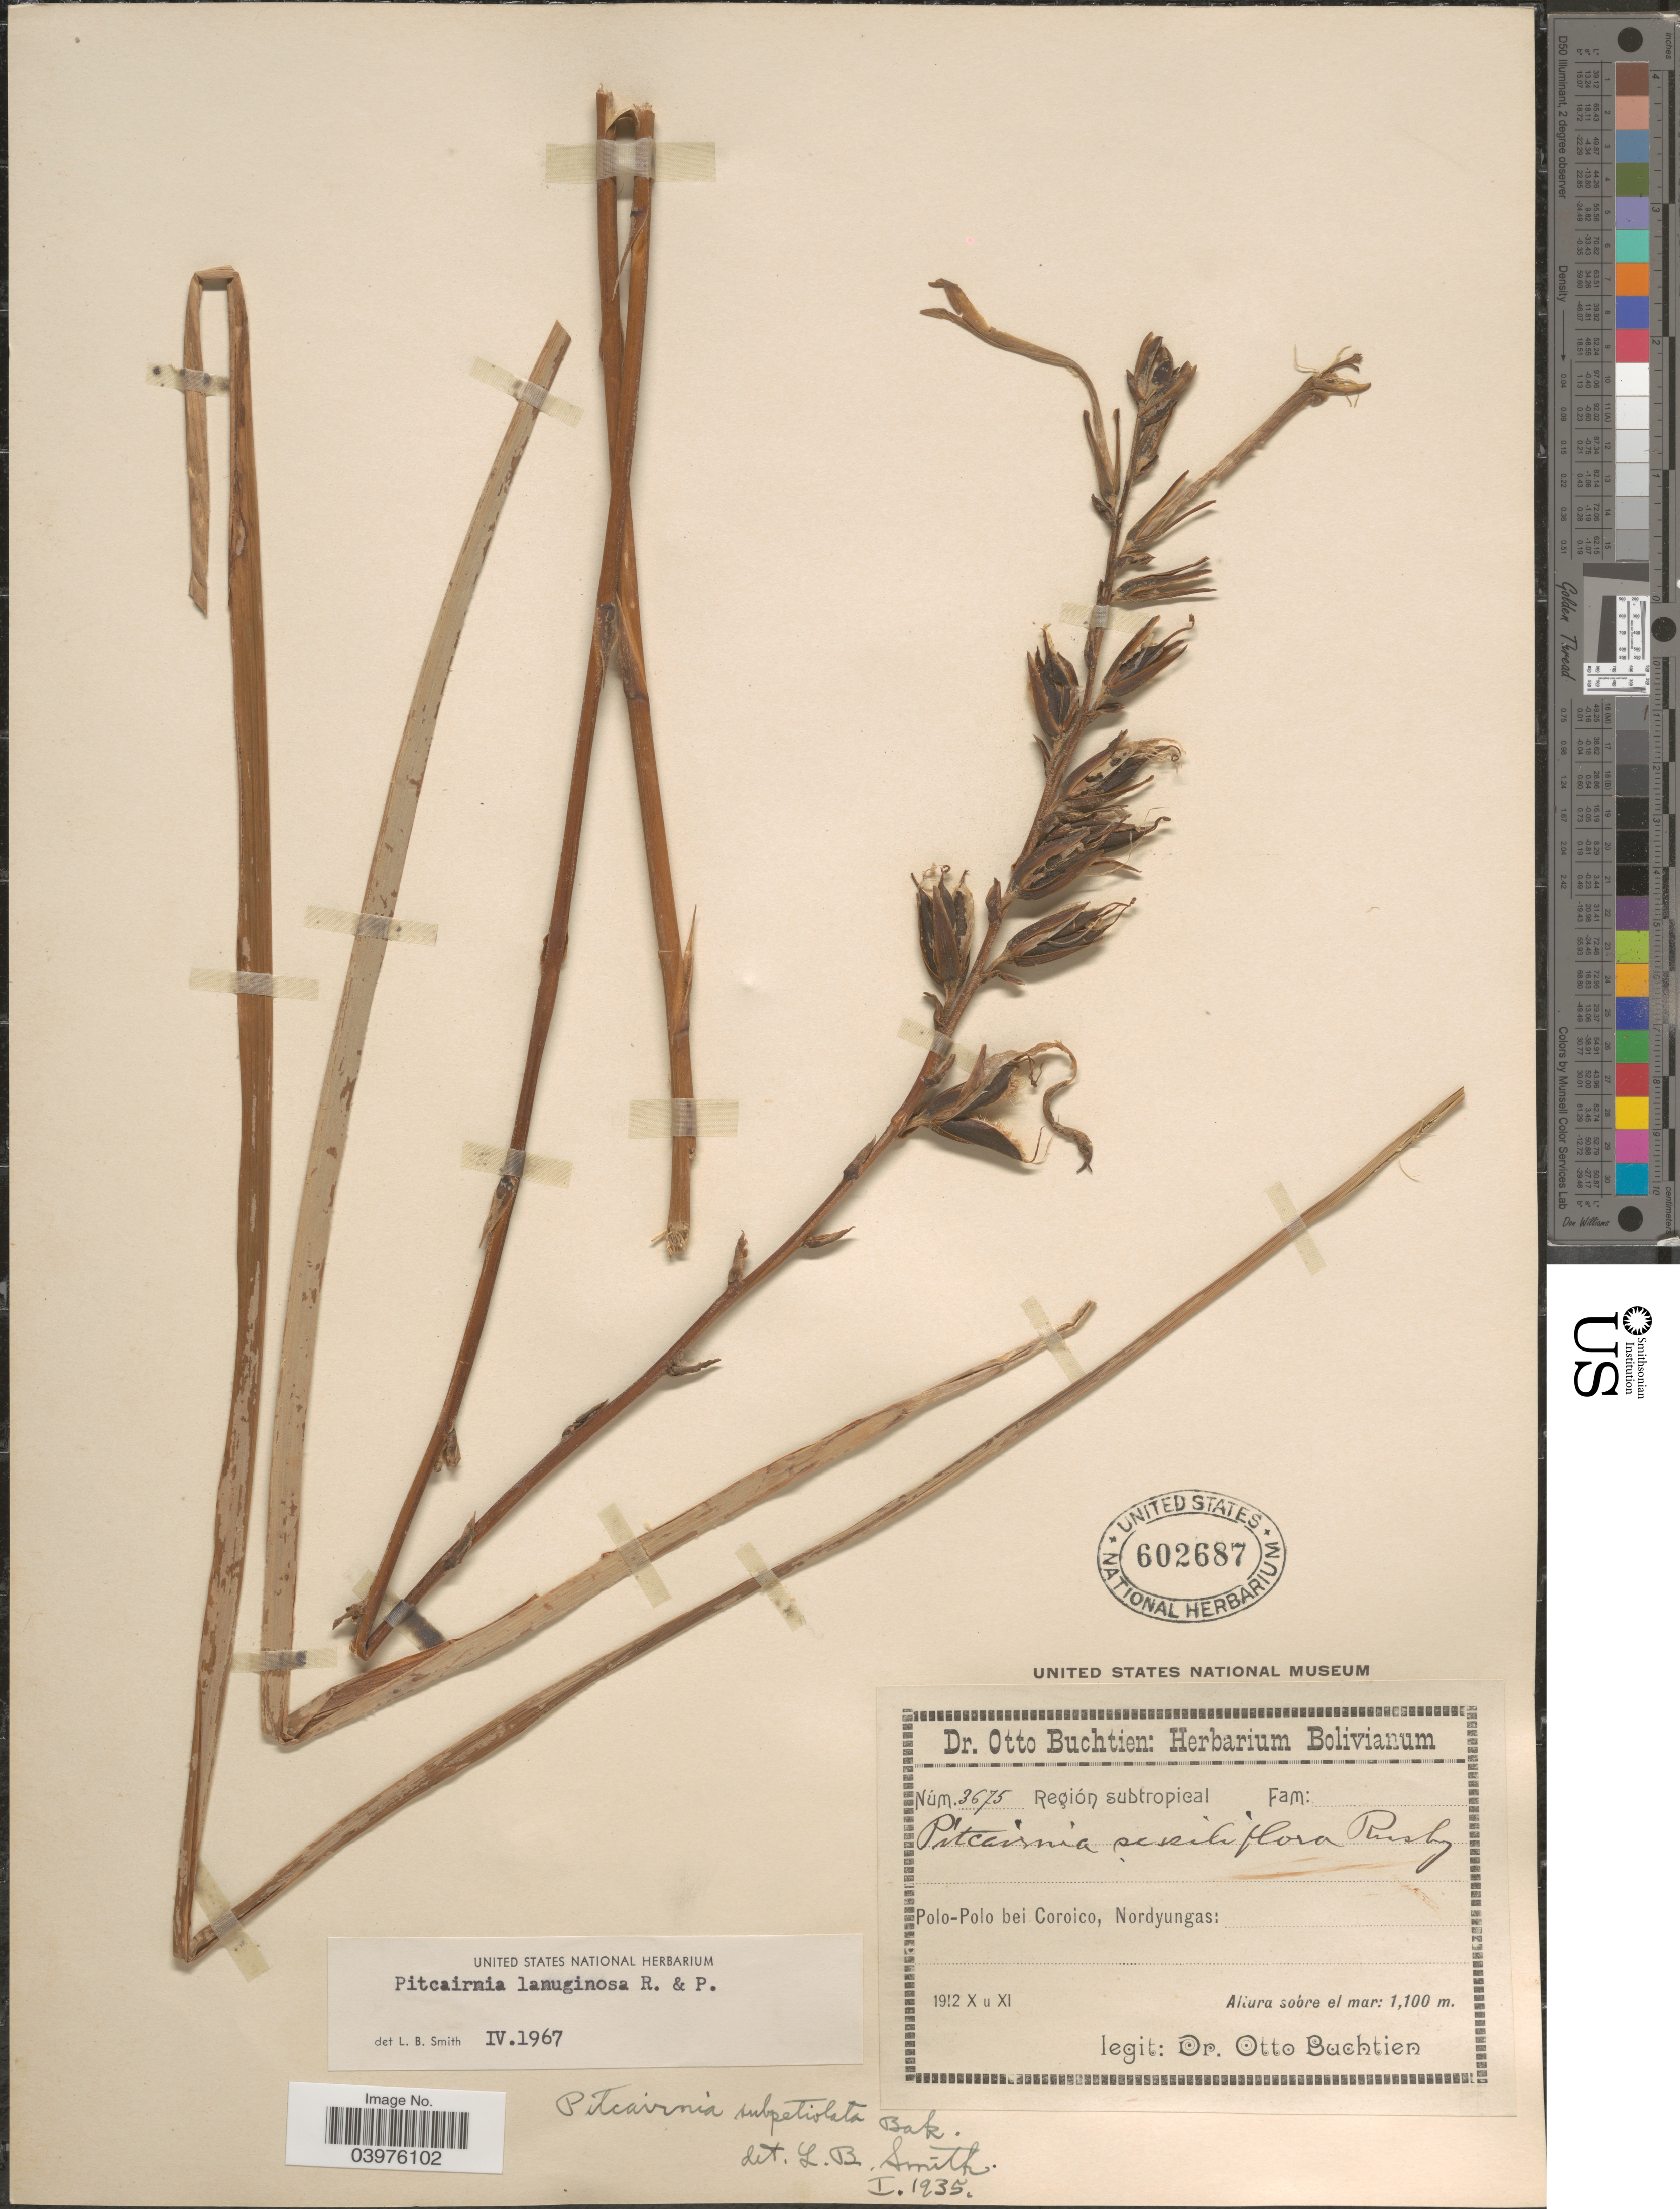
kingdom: Plantae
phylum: Tracheophyta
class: Liliopsida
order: Poales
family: Bromeliaceae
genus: Pitcairnia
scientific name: Pitcairnia lanuginosa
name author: Ruiz & Pav.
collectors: O. Buchtien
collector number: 3675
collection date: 1912-10/1912-11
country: Bolivia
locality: Región subtropical. Polo-Polo bei Coroico, Nordyungas.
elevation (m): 1100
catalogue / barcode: US 602687